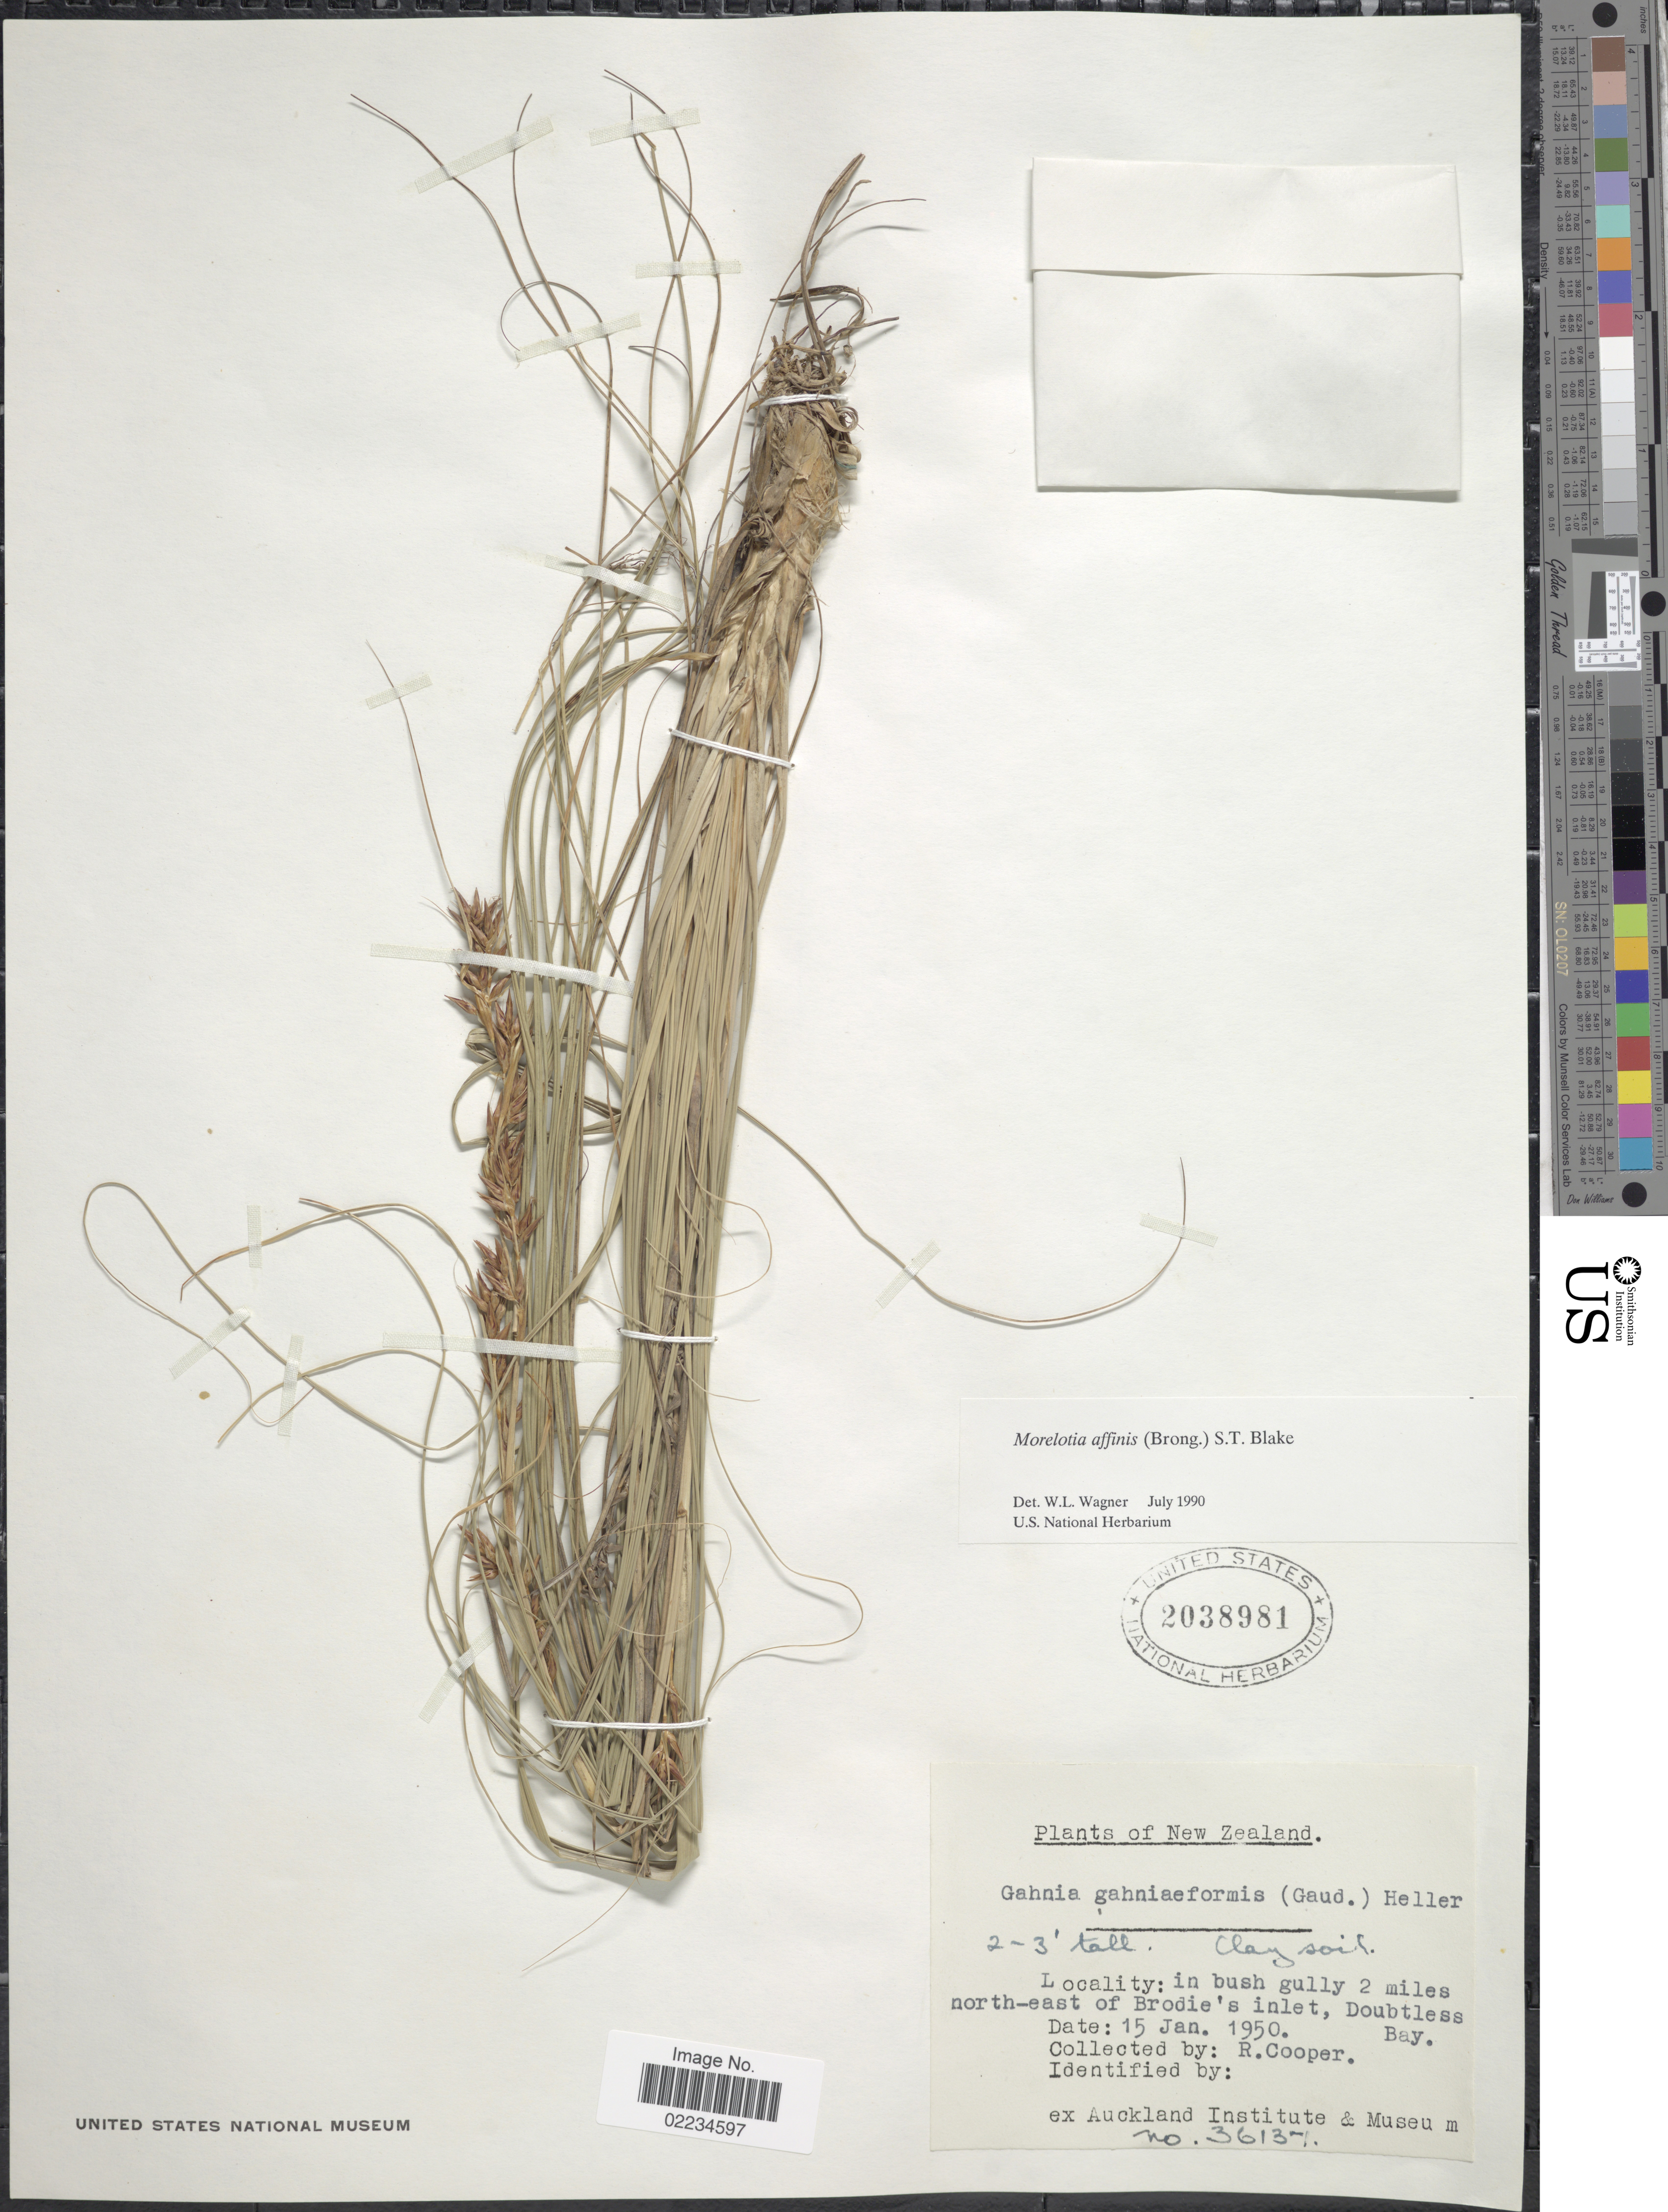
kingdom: Plantae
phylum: Tracheophyta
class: Liliopsida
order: Poales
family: Cyperaceae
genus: Morelotia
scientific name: Morelotia affinis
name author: (Brongn.) S.T. Blake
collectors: R. Cooper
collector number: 36137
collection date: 1950-01-15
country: New Zealand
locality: In bush gully 2 miles north-east of Brodie's inlet, Doubtless Bay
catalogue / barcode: US 2038981